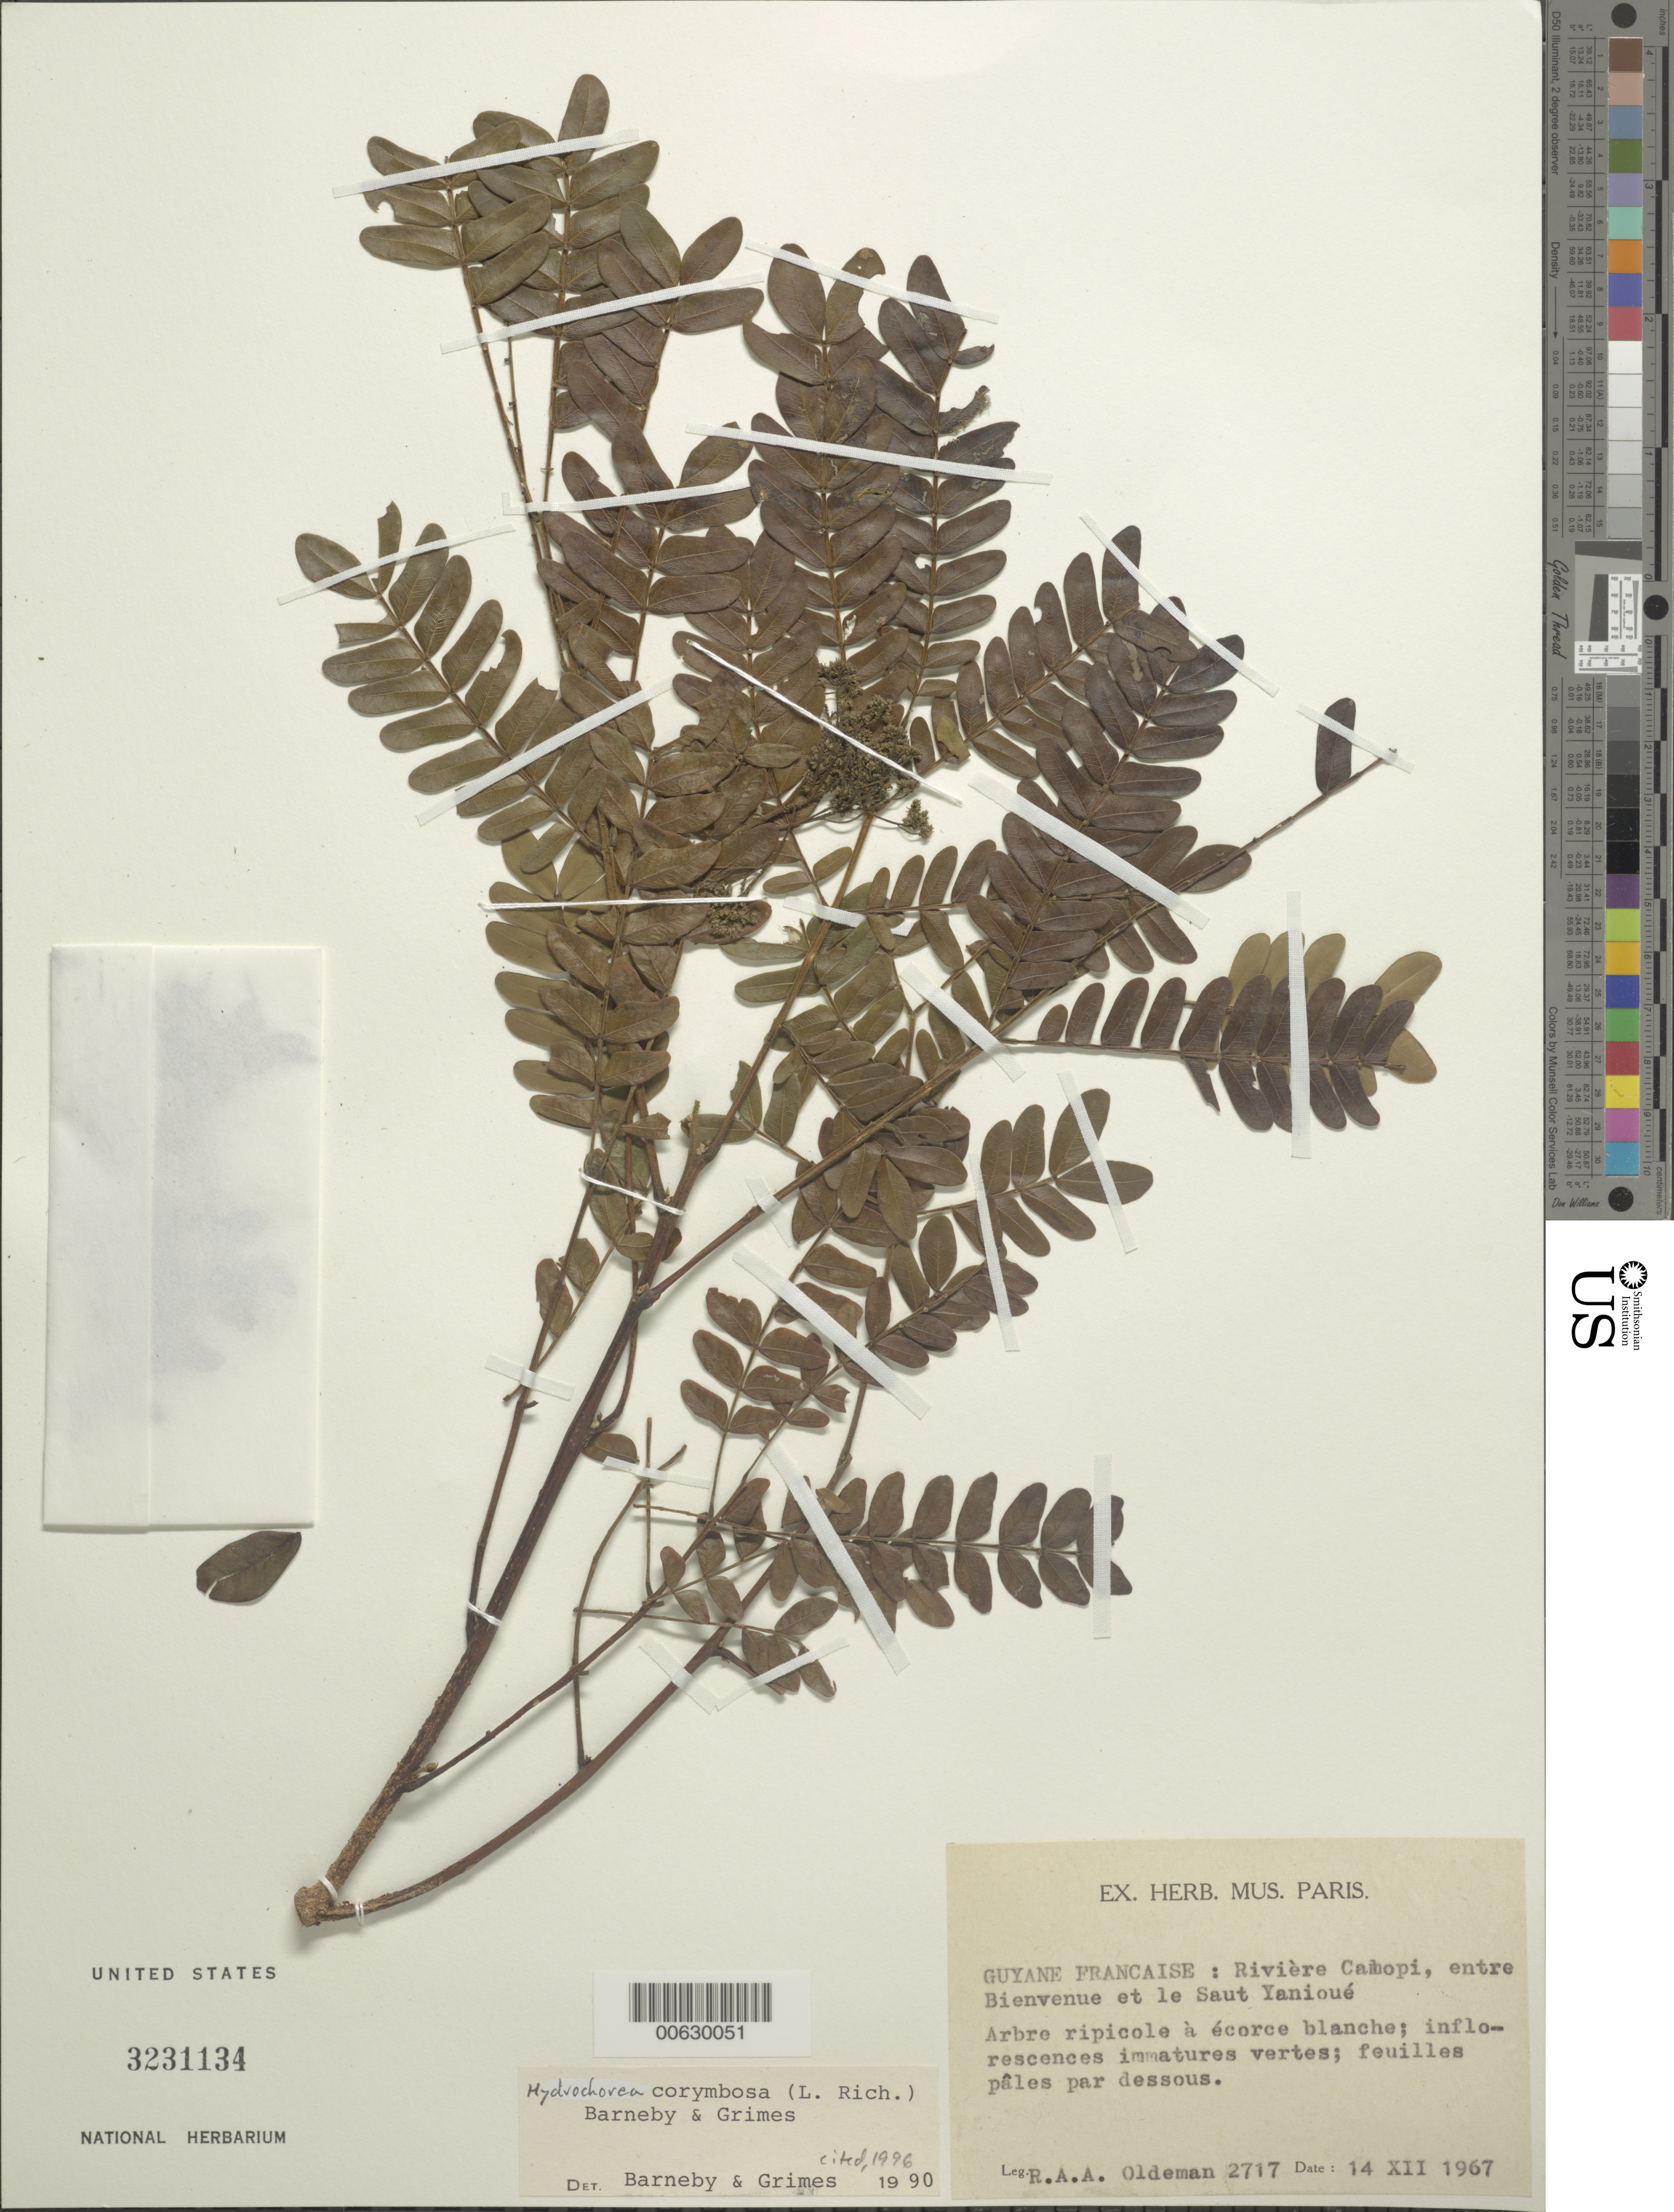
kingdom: Plantae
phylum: Tracheophyta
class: Magnoliopsida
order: Fabales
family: Fabaceae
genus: Hydrochorea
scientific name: Hydrochorea corymbosa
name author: (Rich.) Barneby & J.W. Grimes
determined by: Barneby, R. C.; Grimes, J. W.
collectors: R. Oldeman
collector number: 2717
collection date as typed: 14-Dec-67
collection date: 1967-12-14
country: French Guiana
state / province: Cayenne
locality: Rives du Camopi, entre Bienvenue et le Saut Yanioué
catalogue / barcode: US 3231134